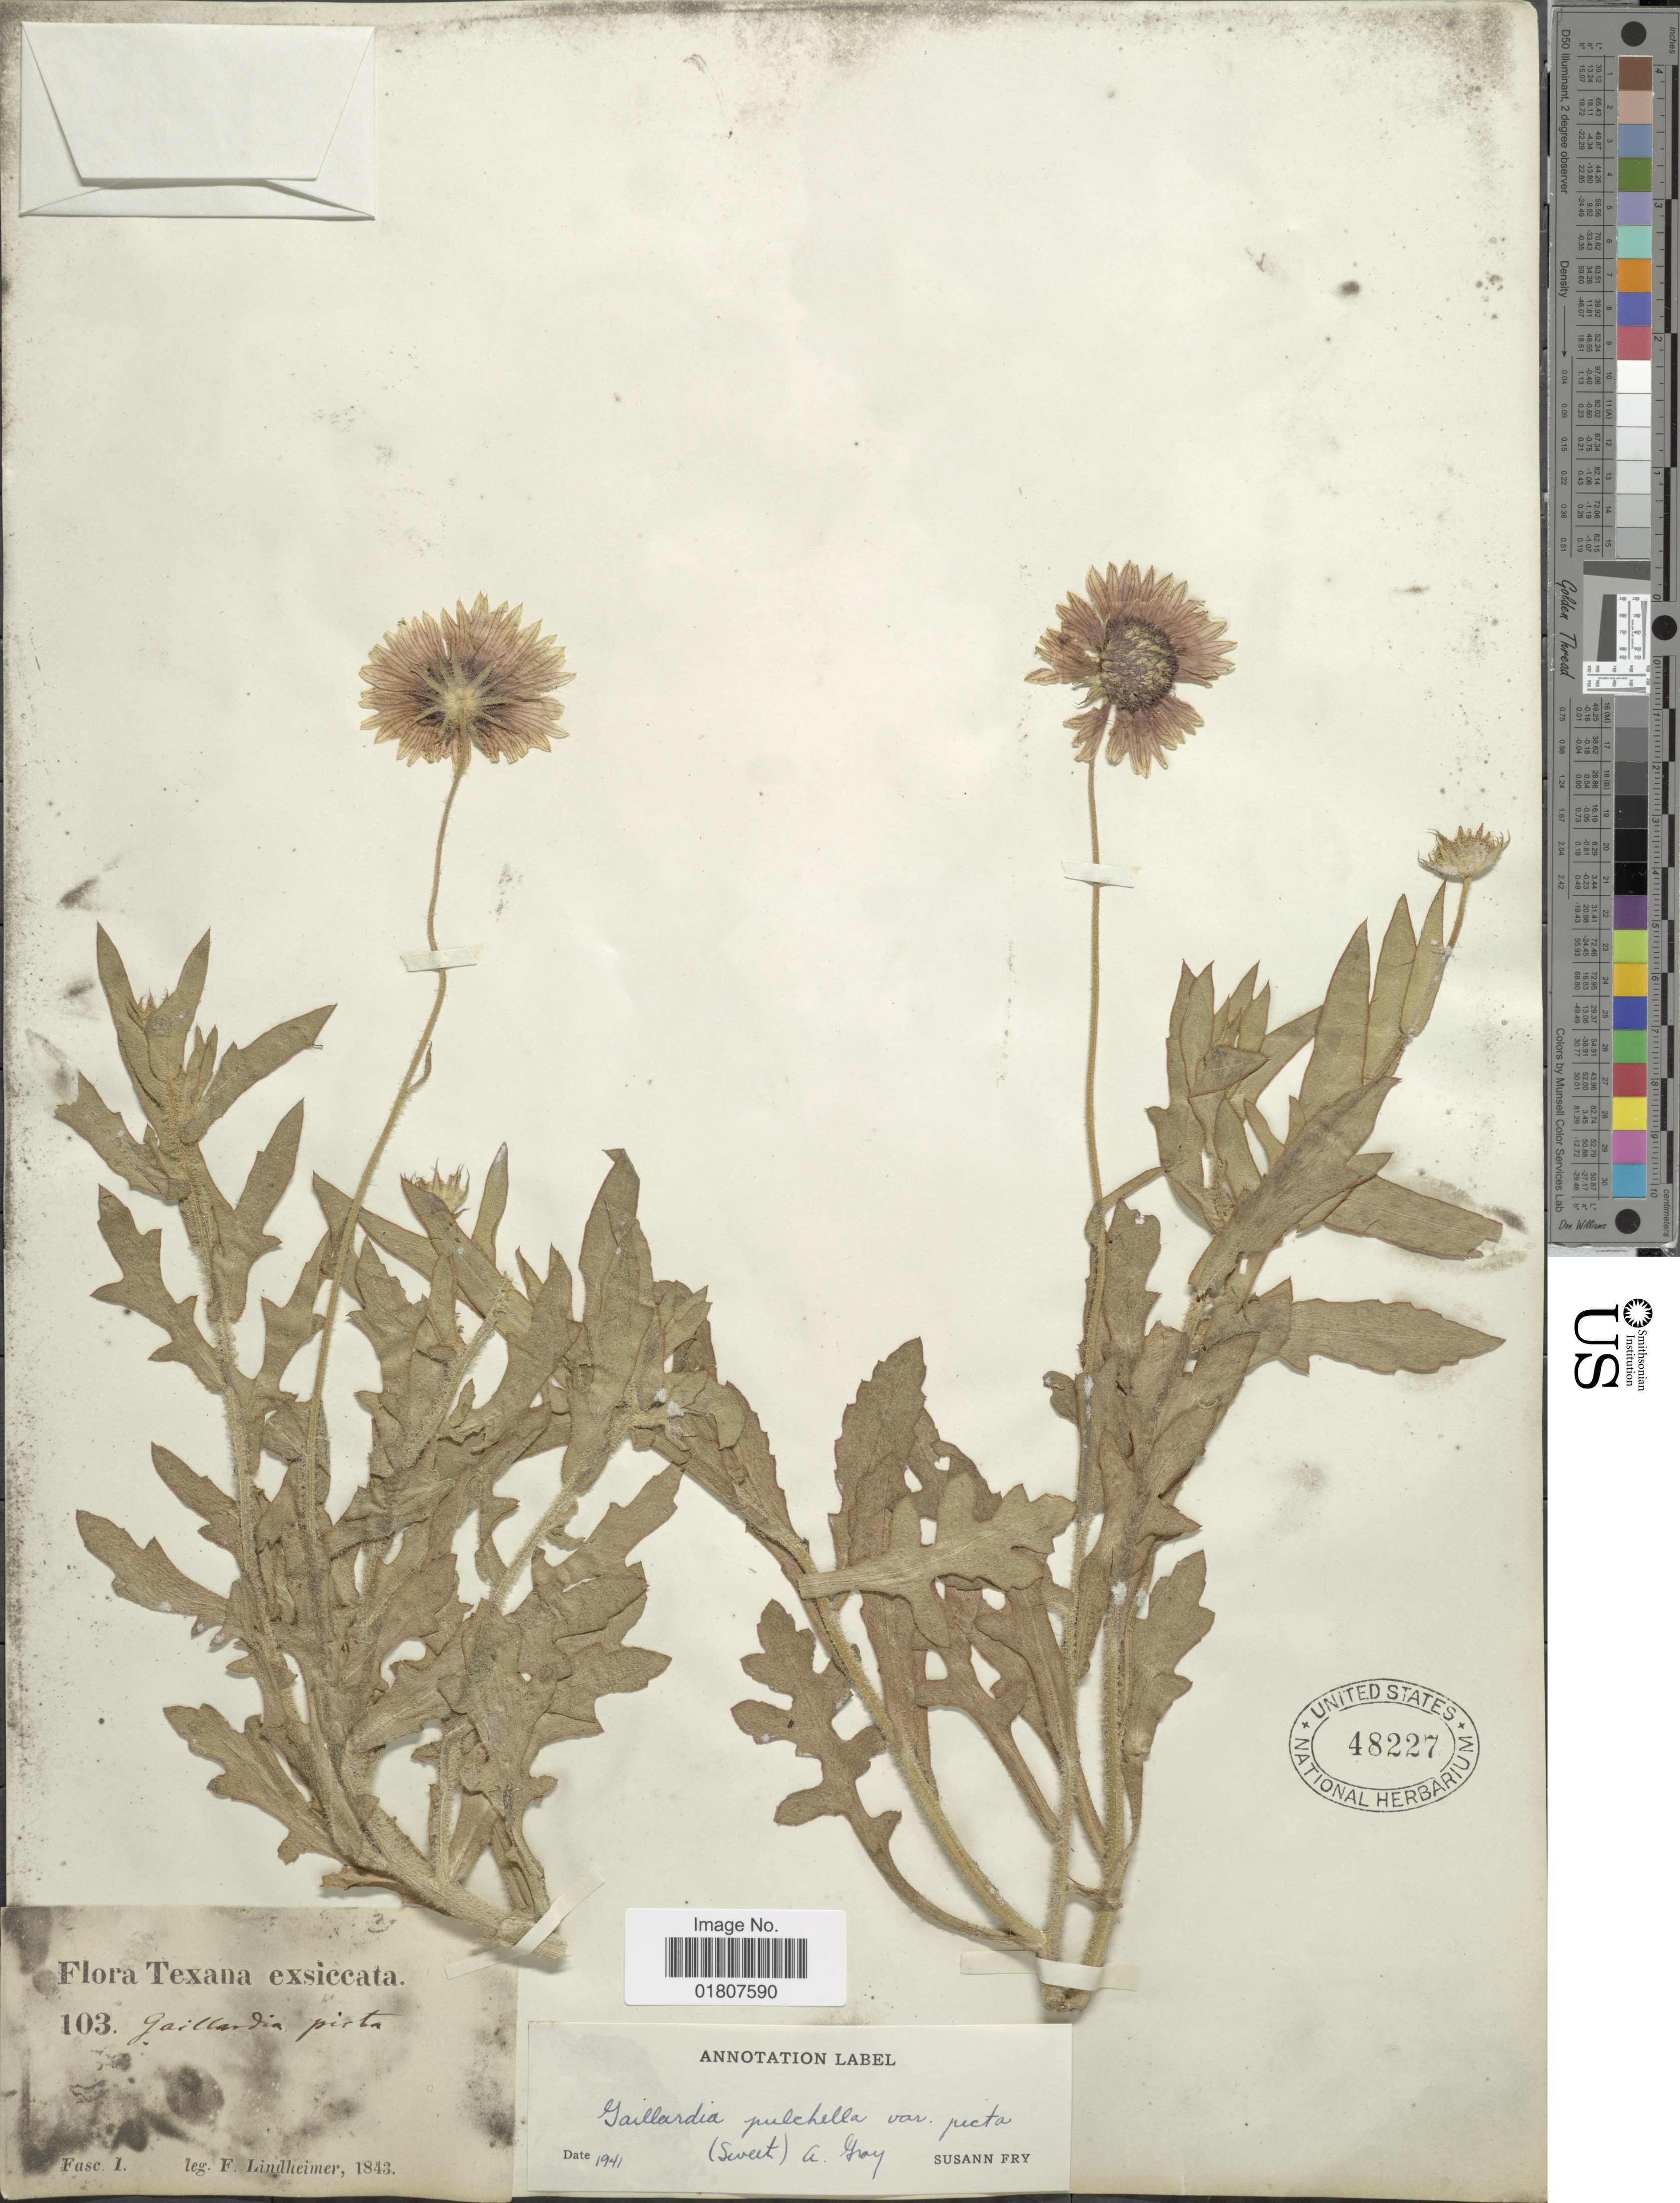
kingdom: Plantae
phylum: Tracheophyta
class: Magnoliopsida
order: Asterales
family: Asteraceae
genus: Gaillardia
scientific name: Gaillardia pulchella var. picta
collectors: F. Lindheimer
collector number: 103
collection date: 1843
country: United States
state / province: Texas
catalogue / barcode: US 48227